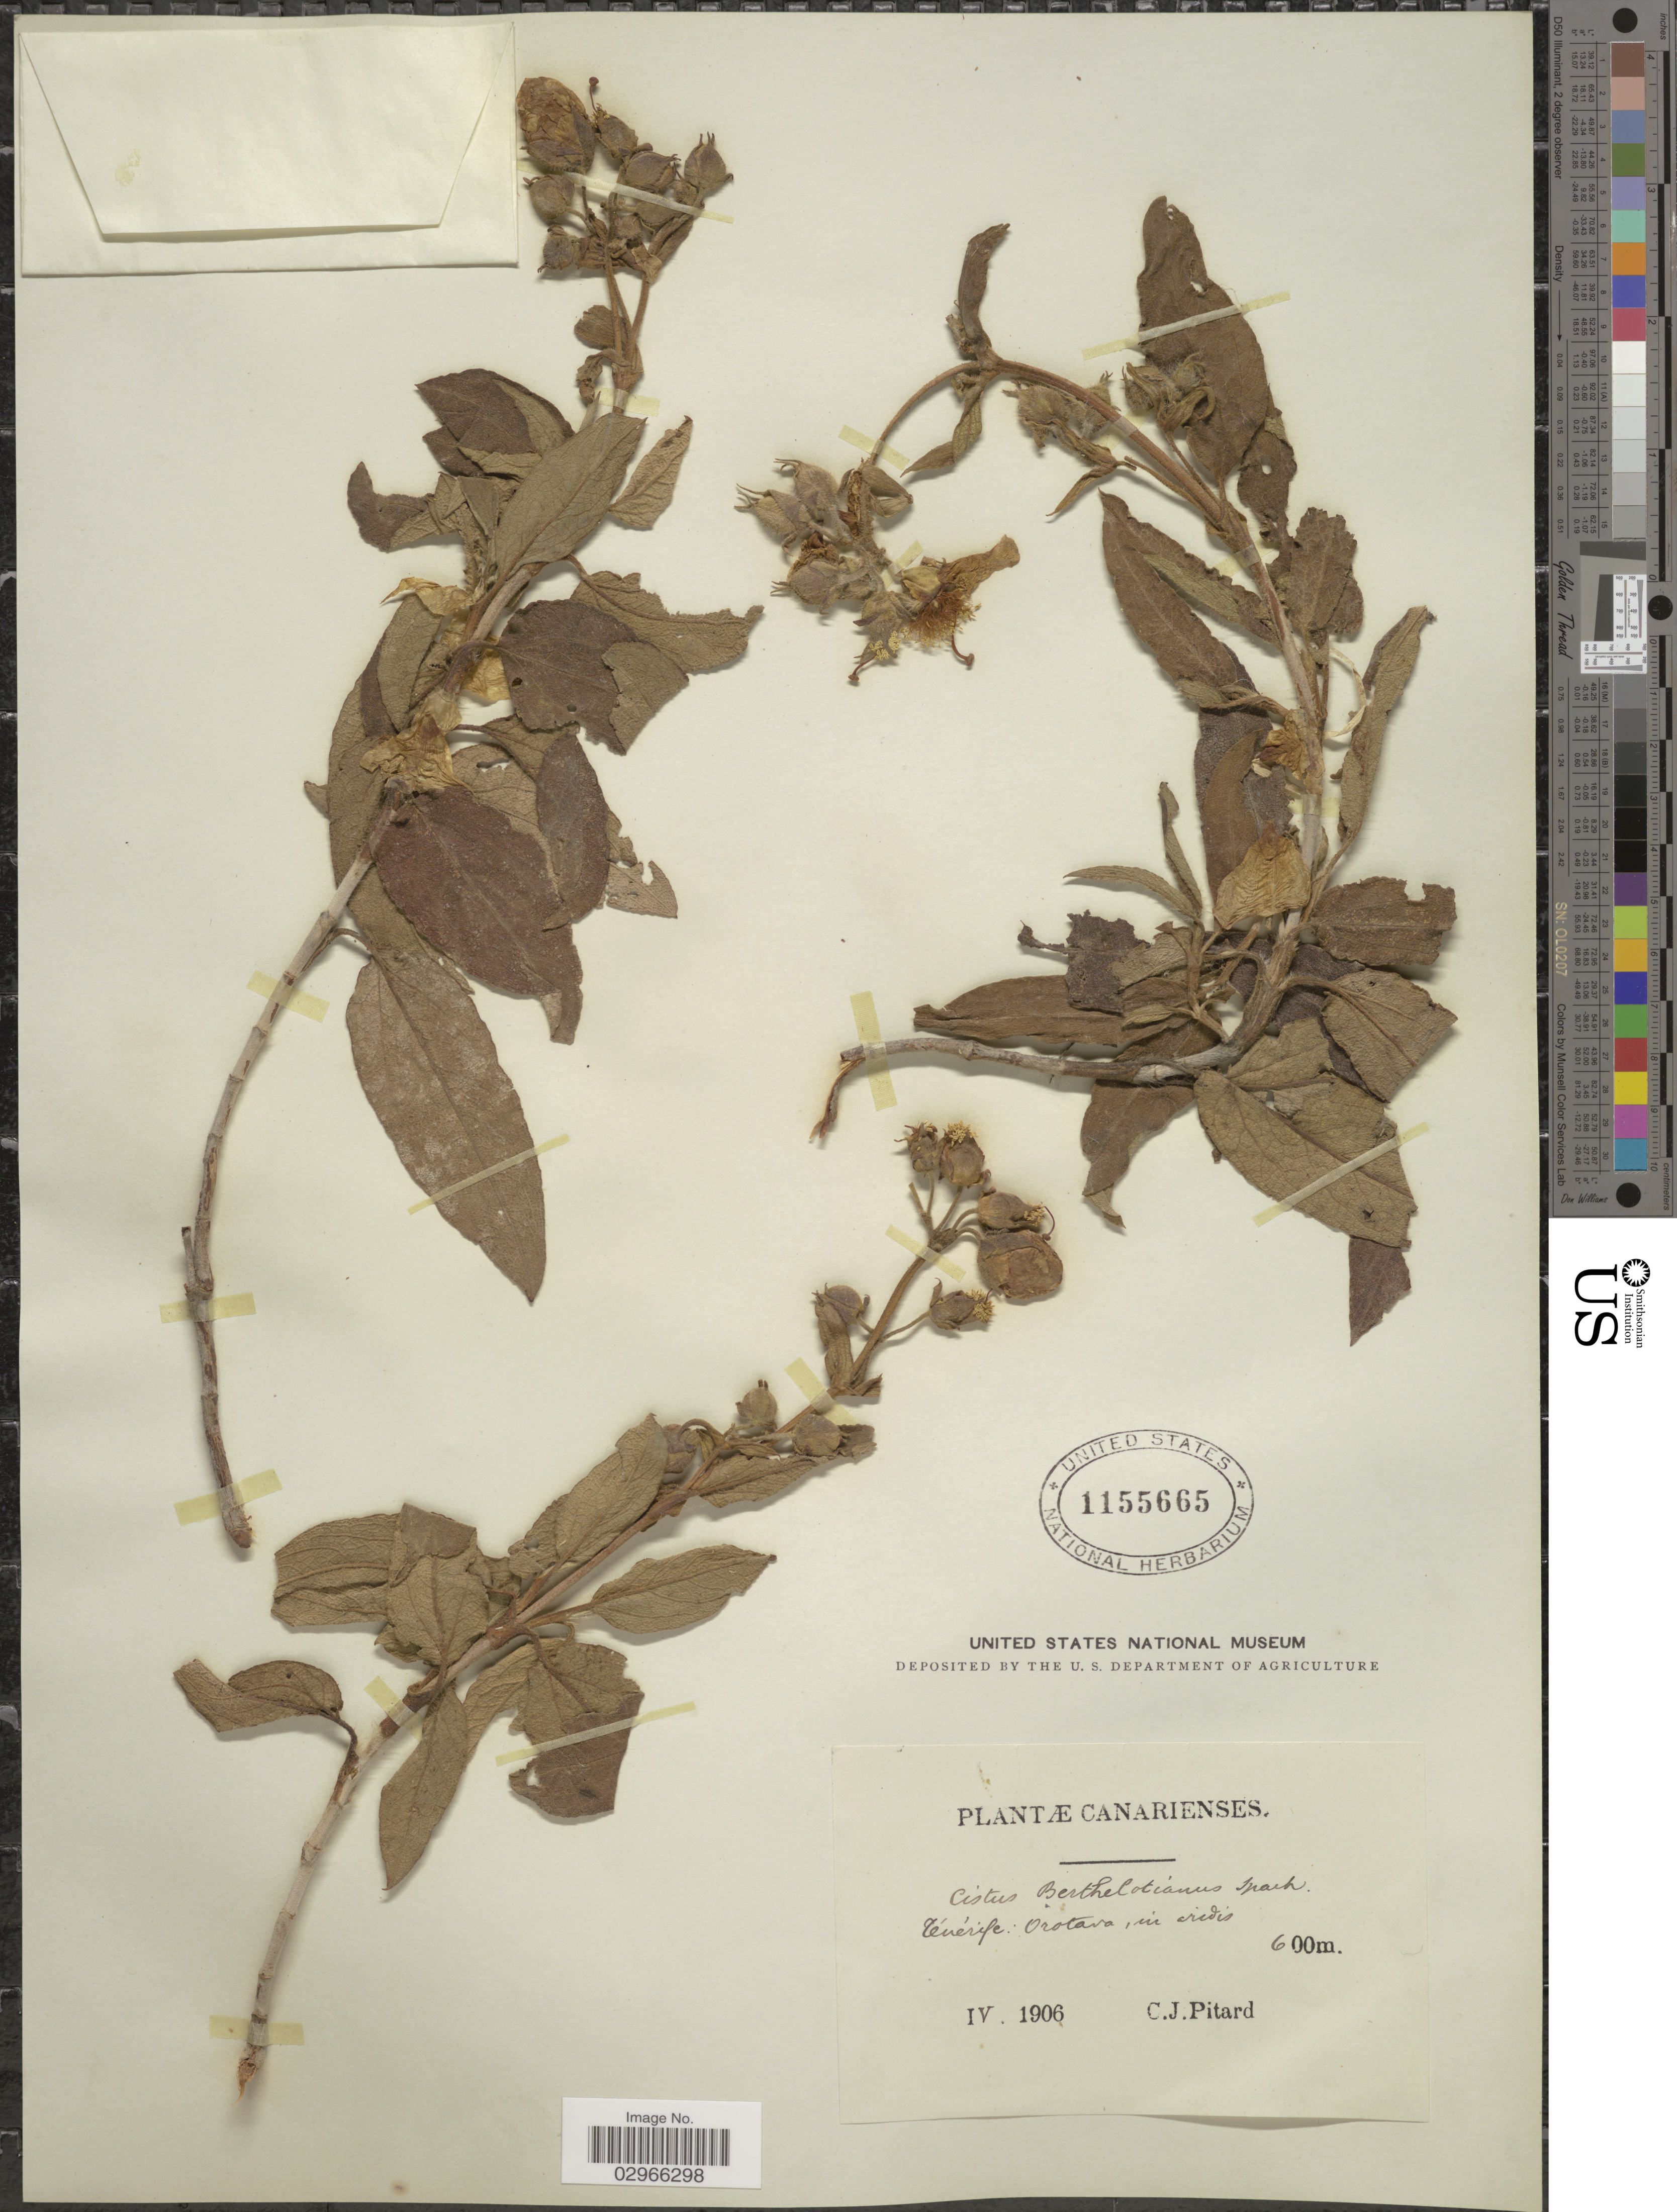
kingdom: Plantae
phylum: Tracheophyta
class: Magnoliopsida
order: Malvales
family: Cistaceae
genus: Cistus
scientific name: Cistus berthelotianus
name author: (Spach) Pit. & Proust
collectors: C. Pitard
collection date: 1906-04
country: Spain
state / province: Canarias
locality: Canarienses. Ténérife: Orotvao, in cridis.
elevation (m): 600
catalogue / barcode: US 1155665